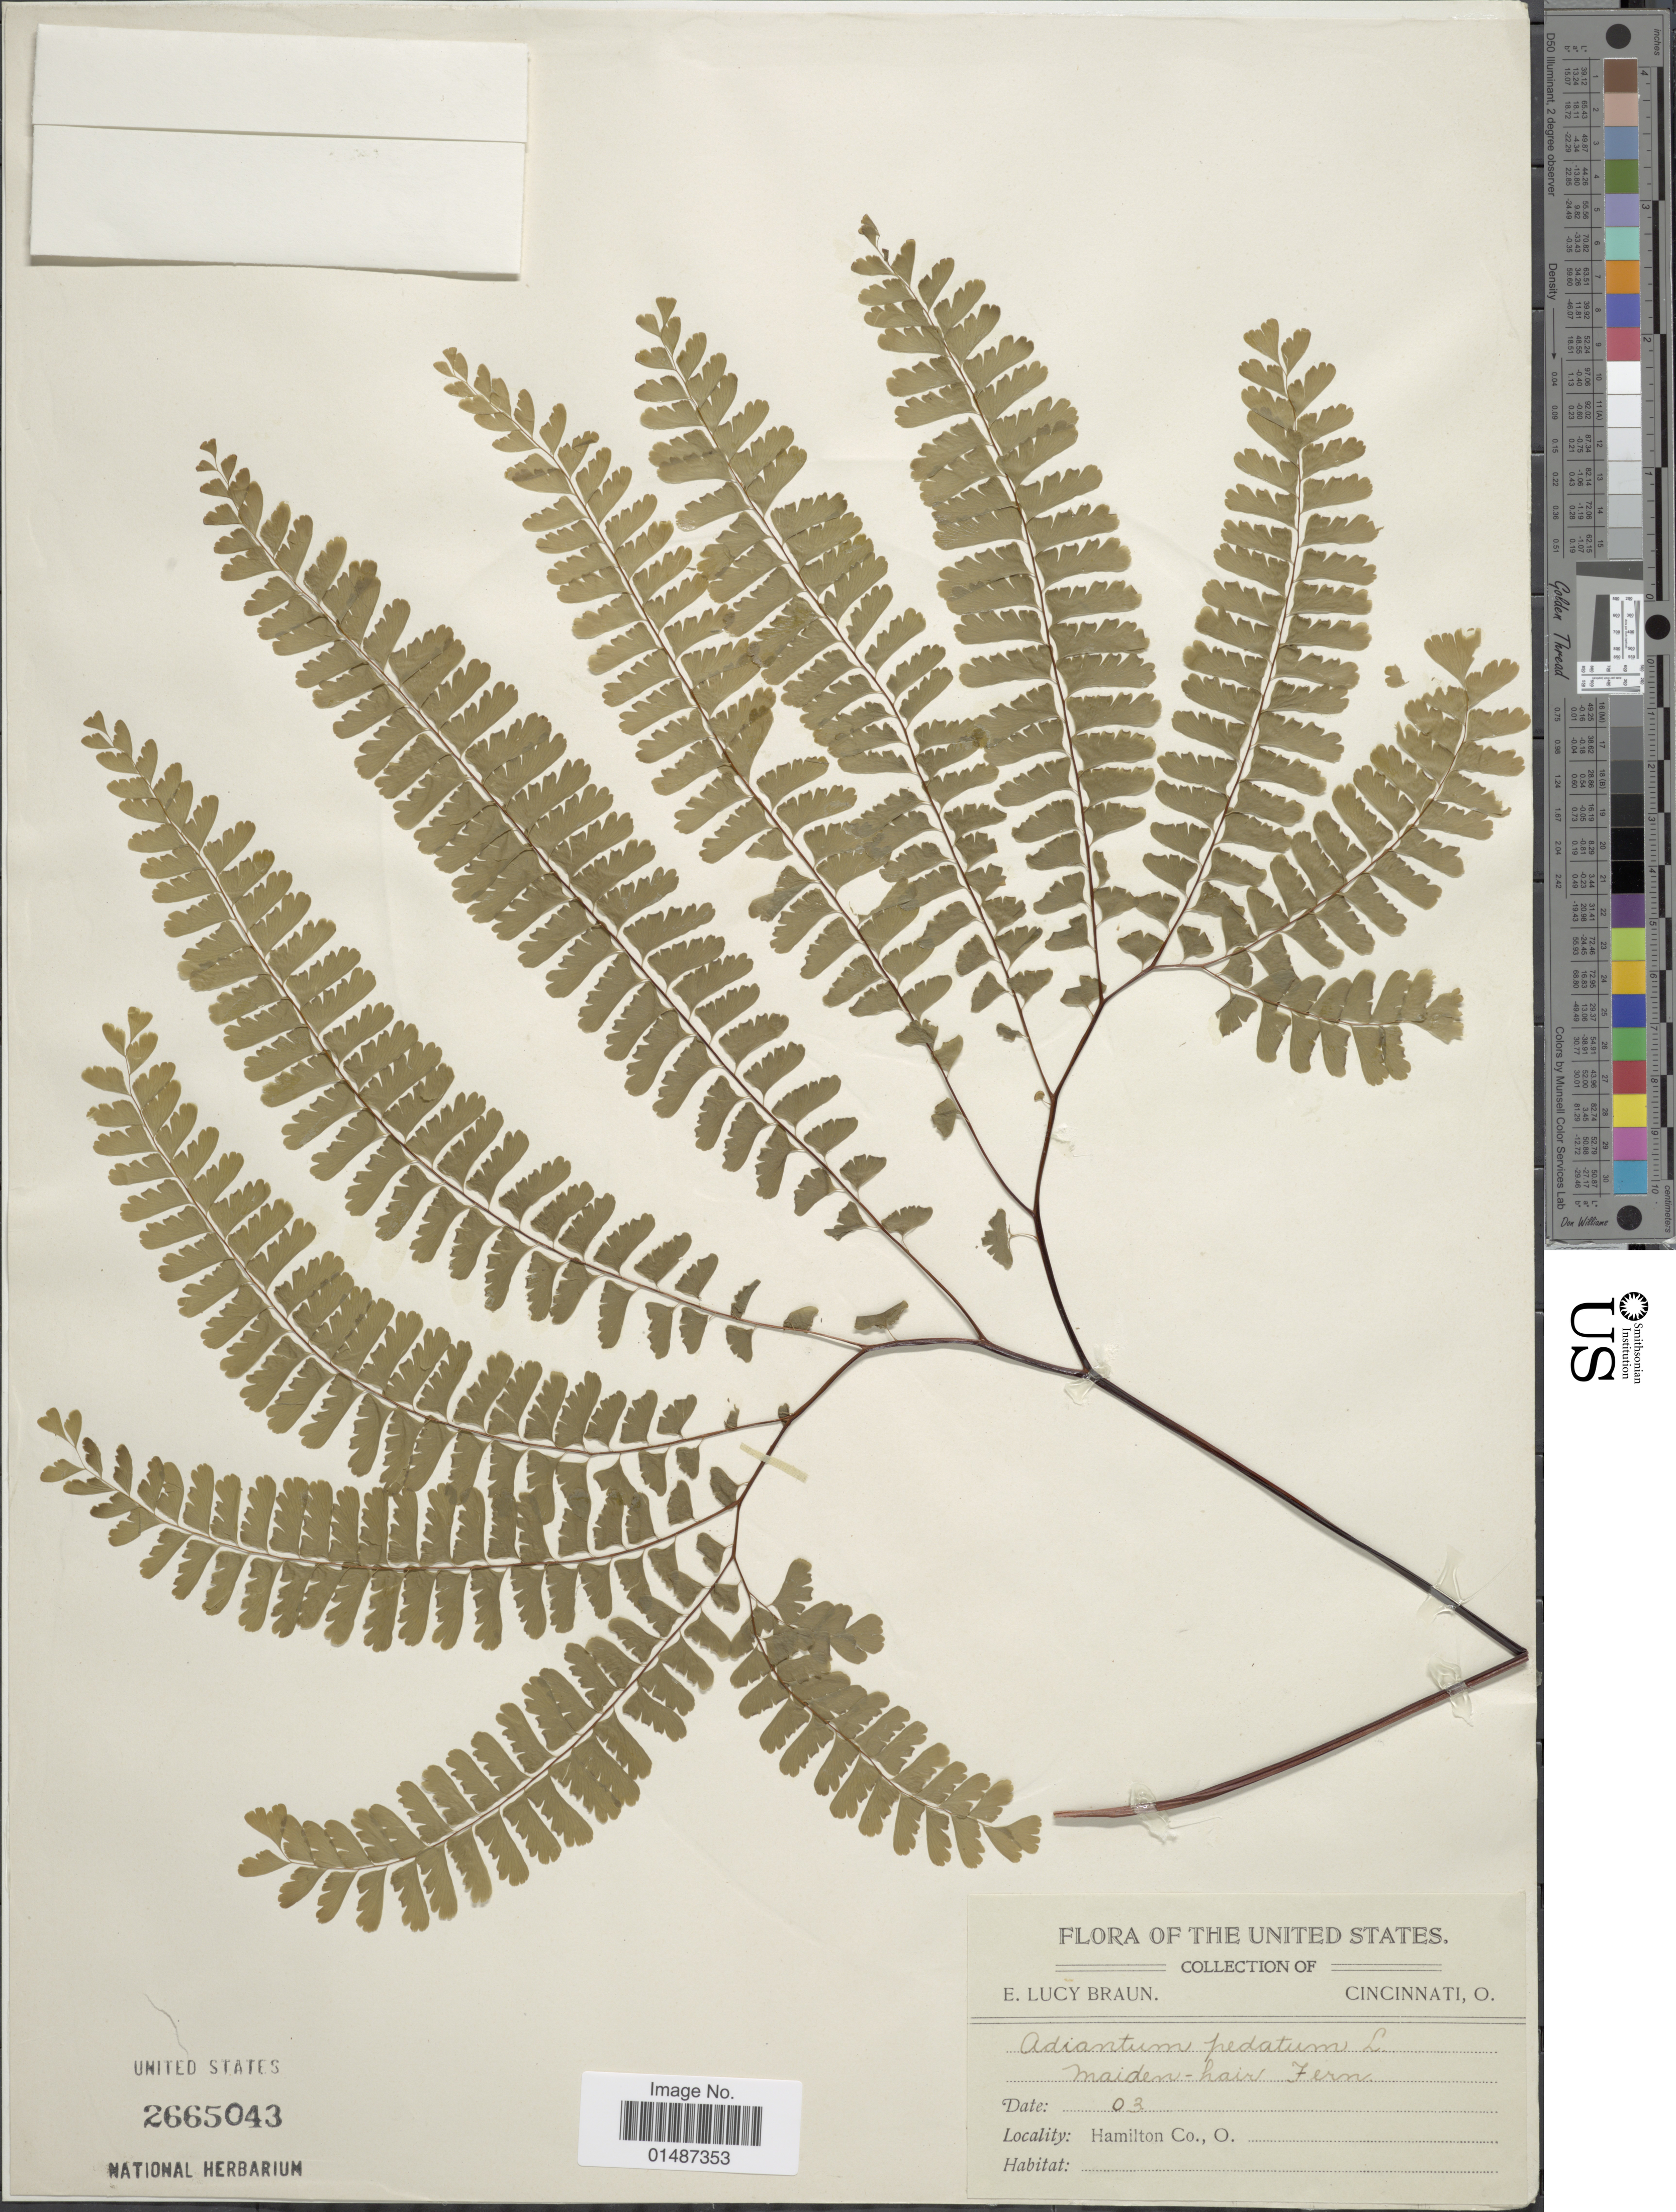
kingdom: Plantae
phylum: Tracheophyta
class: Polypodiopsida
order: Polypodiales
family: Pteridaceae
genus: Adiantum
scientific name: Adiantum pedatum var. pedatum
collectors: E. L. Braun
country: United States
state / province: Ohio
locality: Hamilton Co., O.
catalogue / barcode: US 2665043